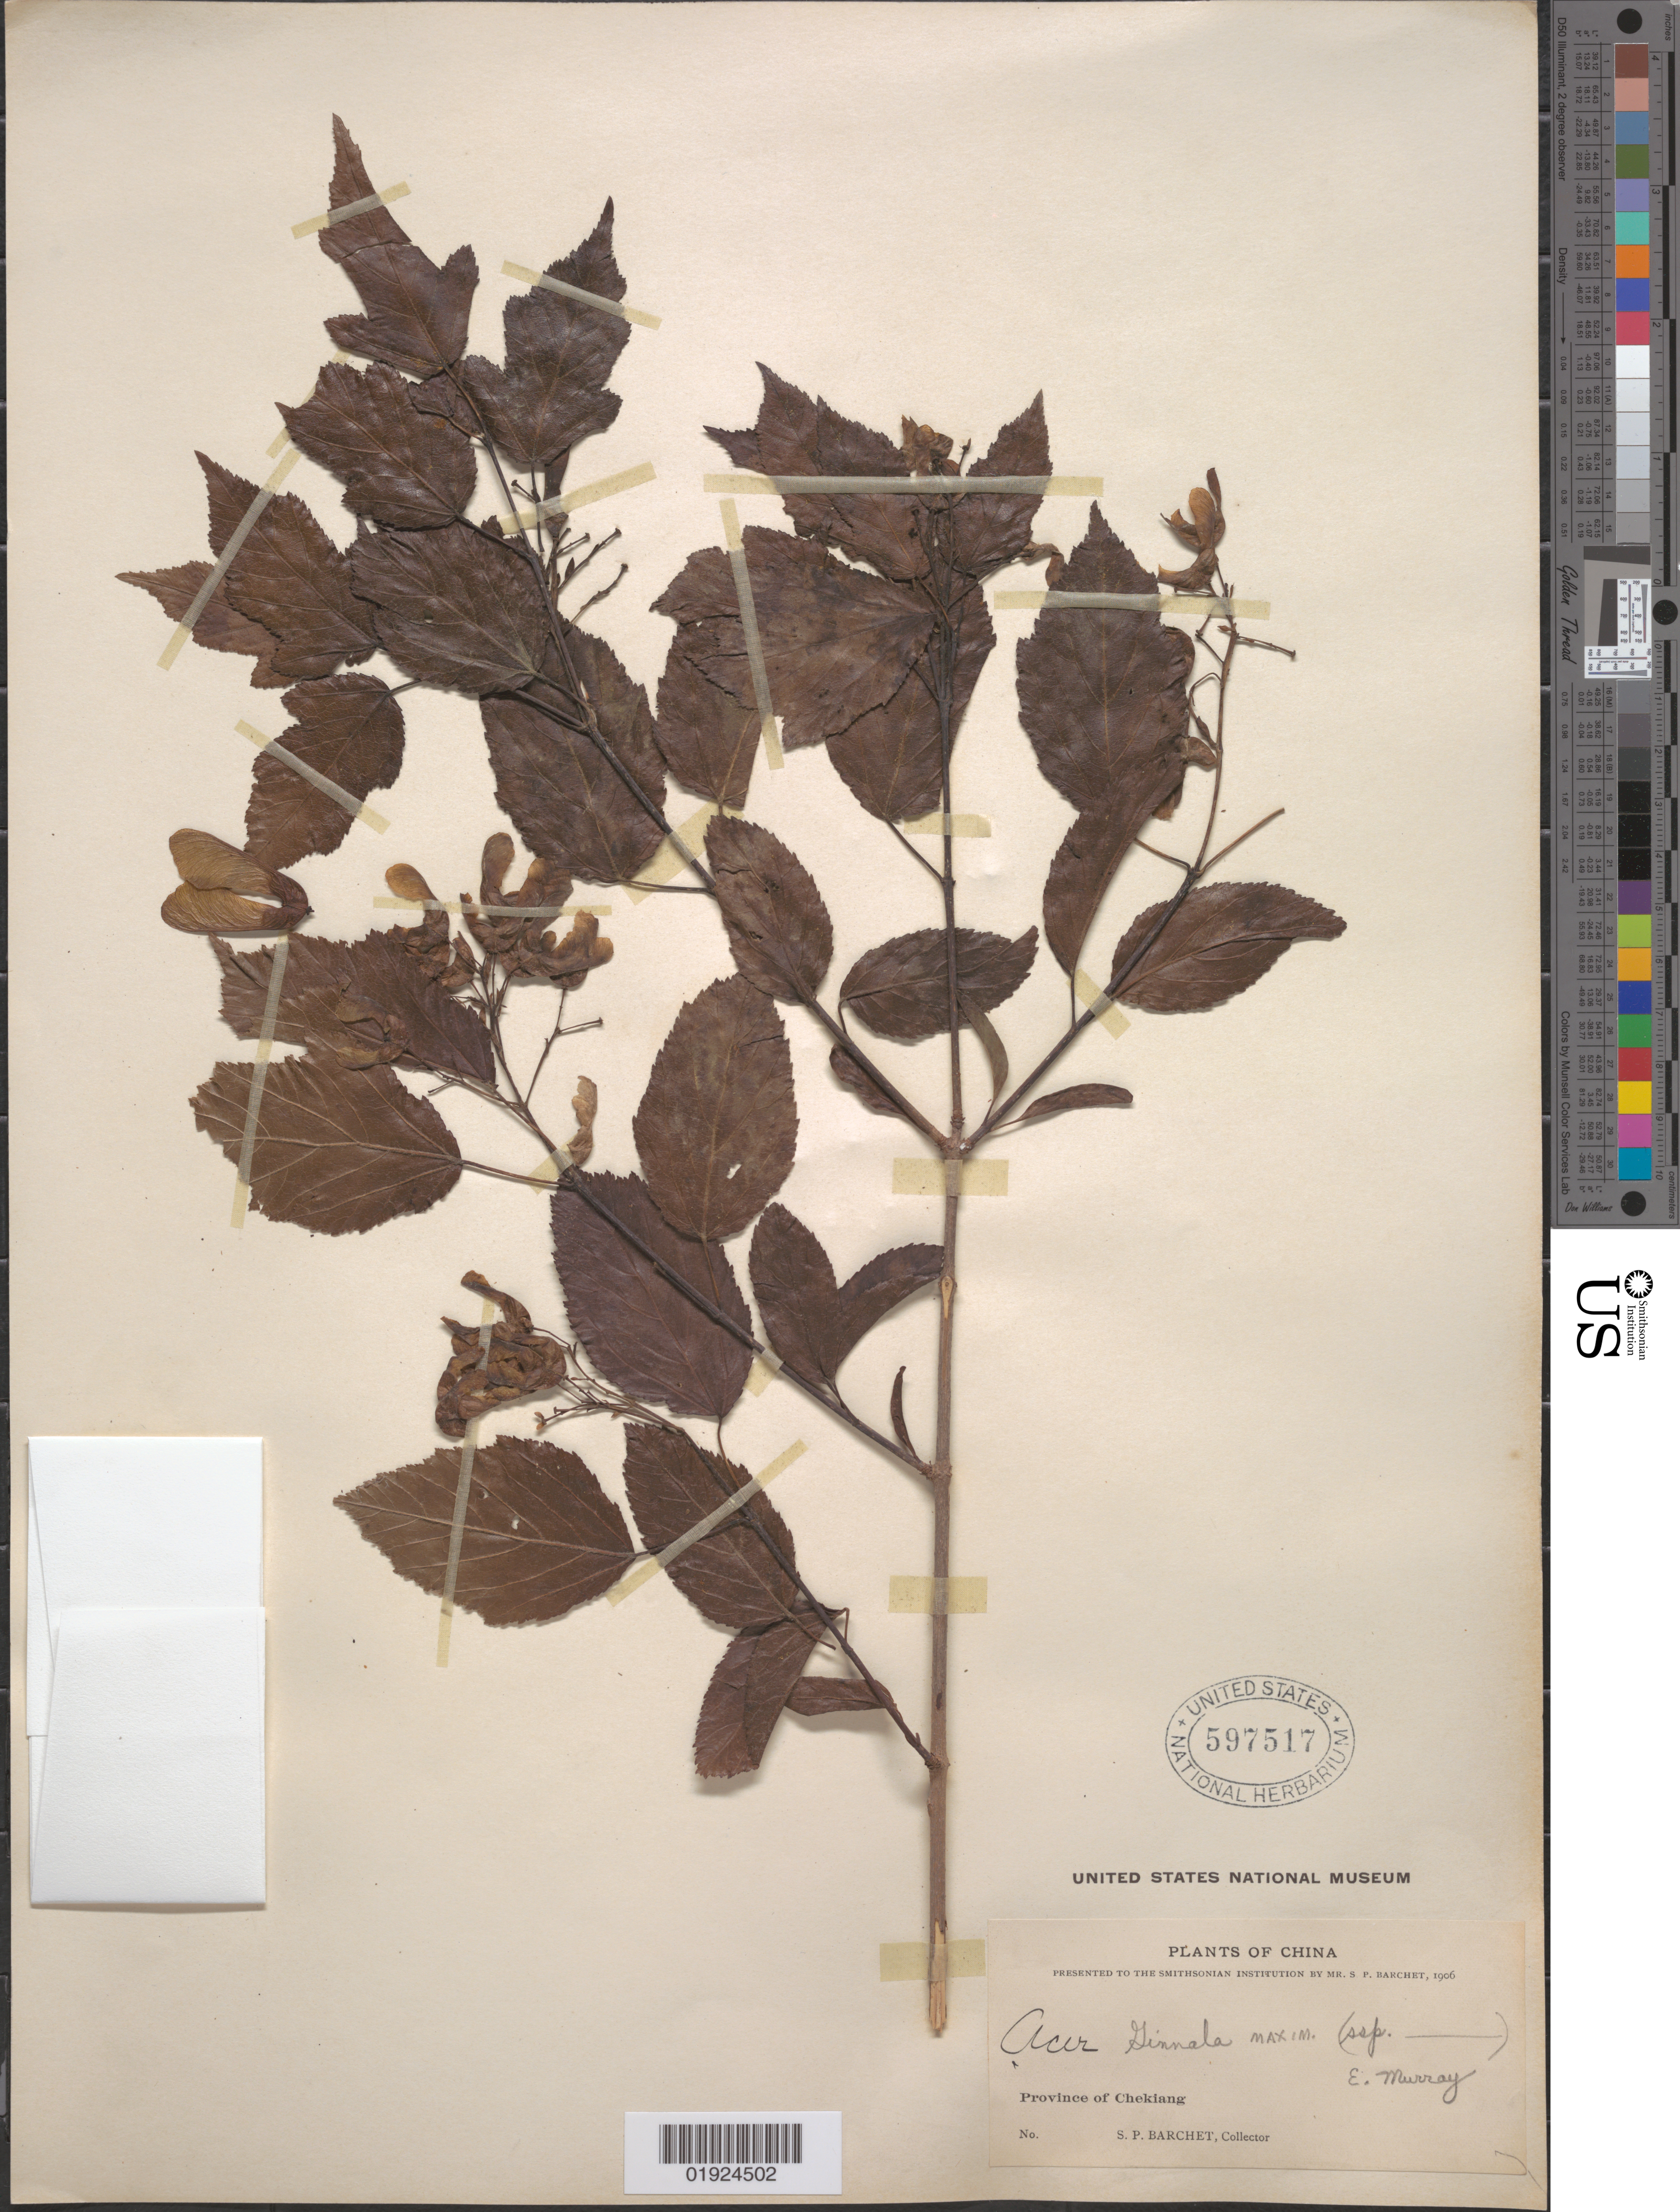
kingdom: Plantae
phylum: Tracheophyta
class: Magnoliopsida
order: Sapindales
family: Sapindaceae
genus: Acer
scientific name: Acer ginnala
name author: Maxim.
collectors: S. P. Barchet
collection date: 1906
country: China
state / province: Zhejiang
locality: Chekiang [Zhejian] Province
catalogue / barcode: US 597517